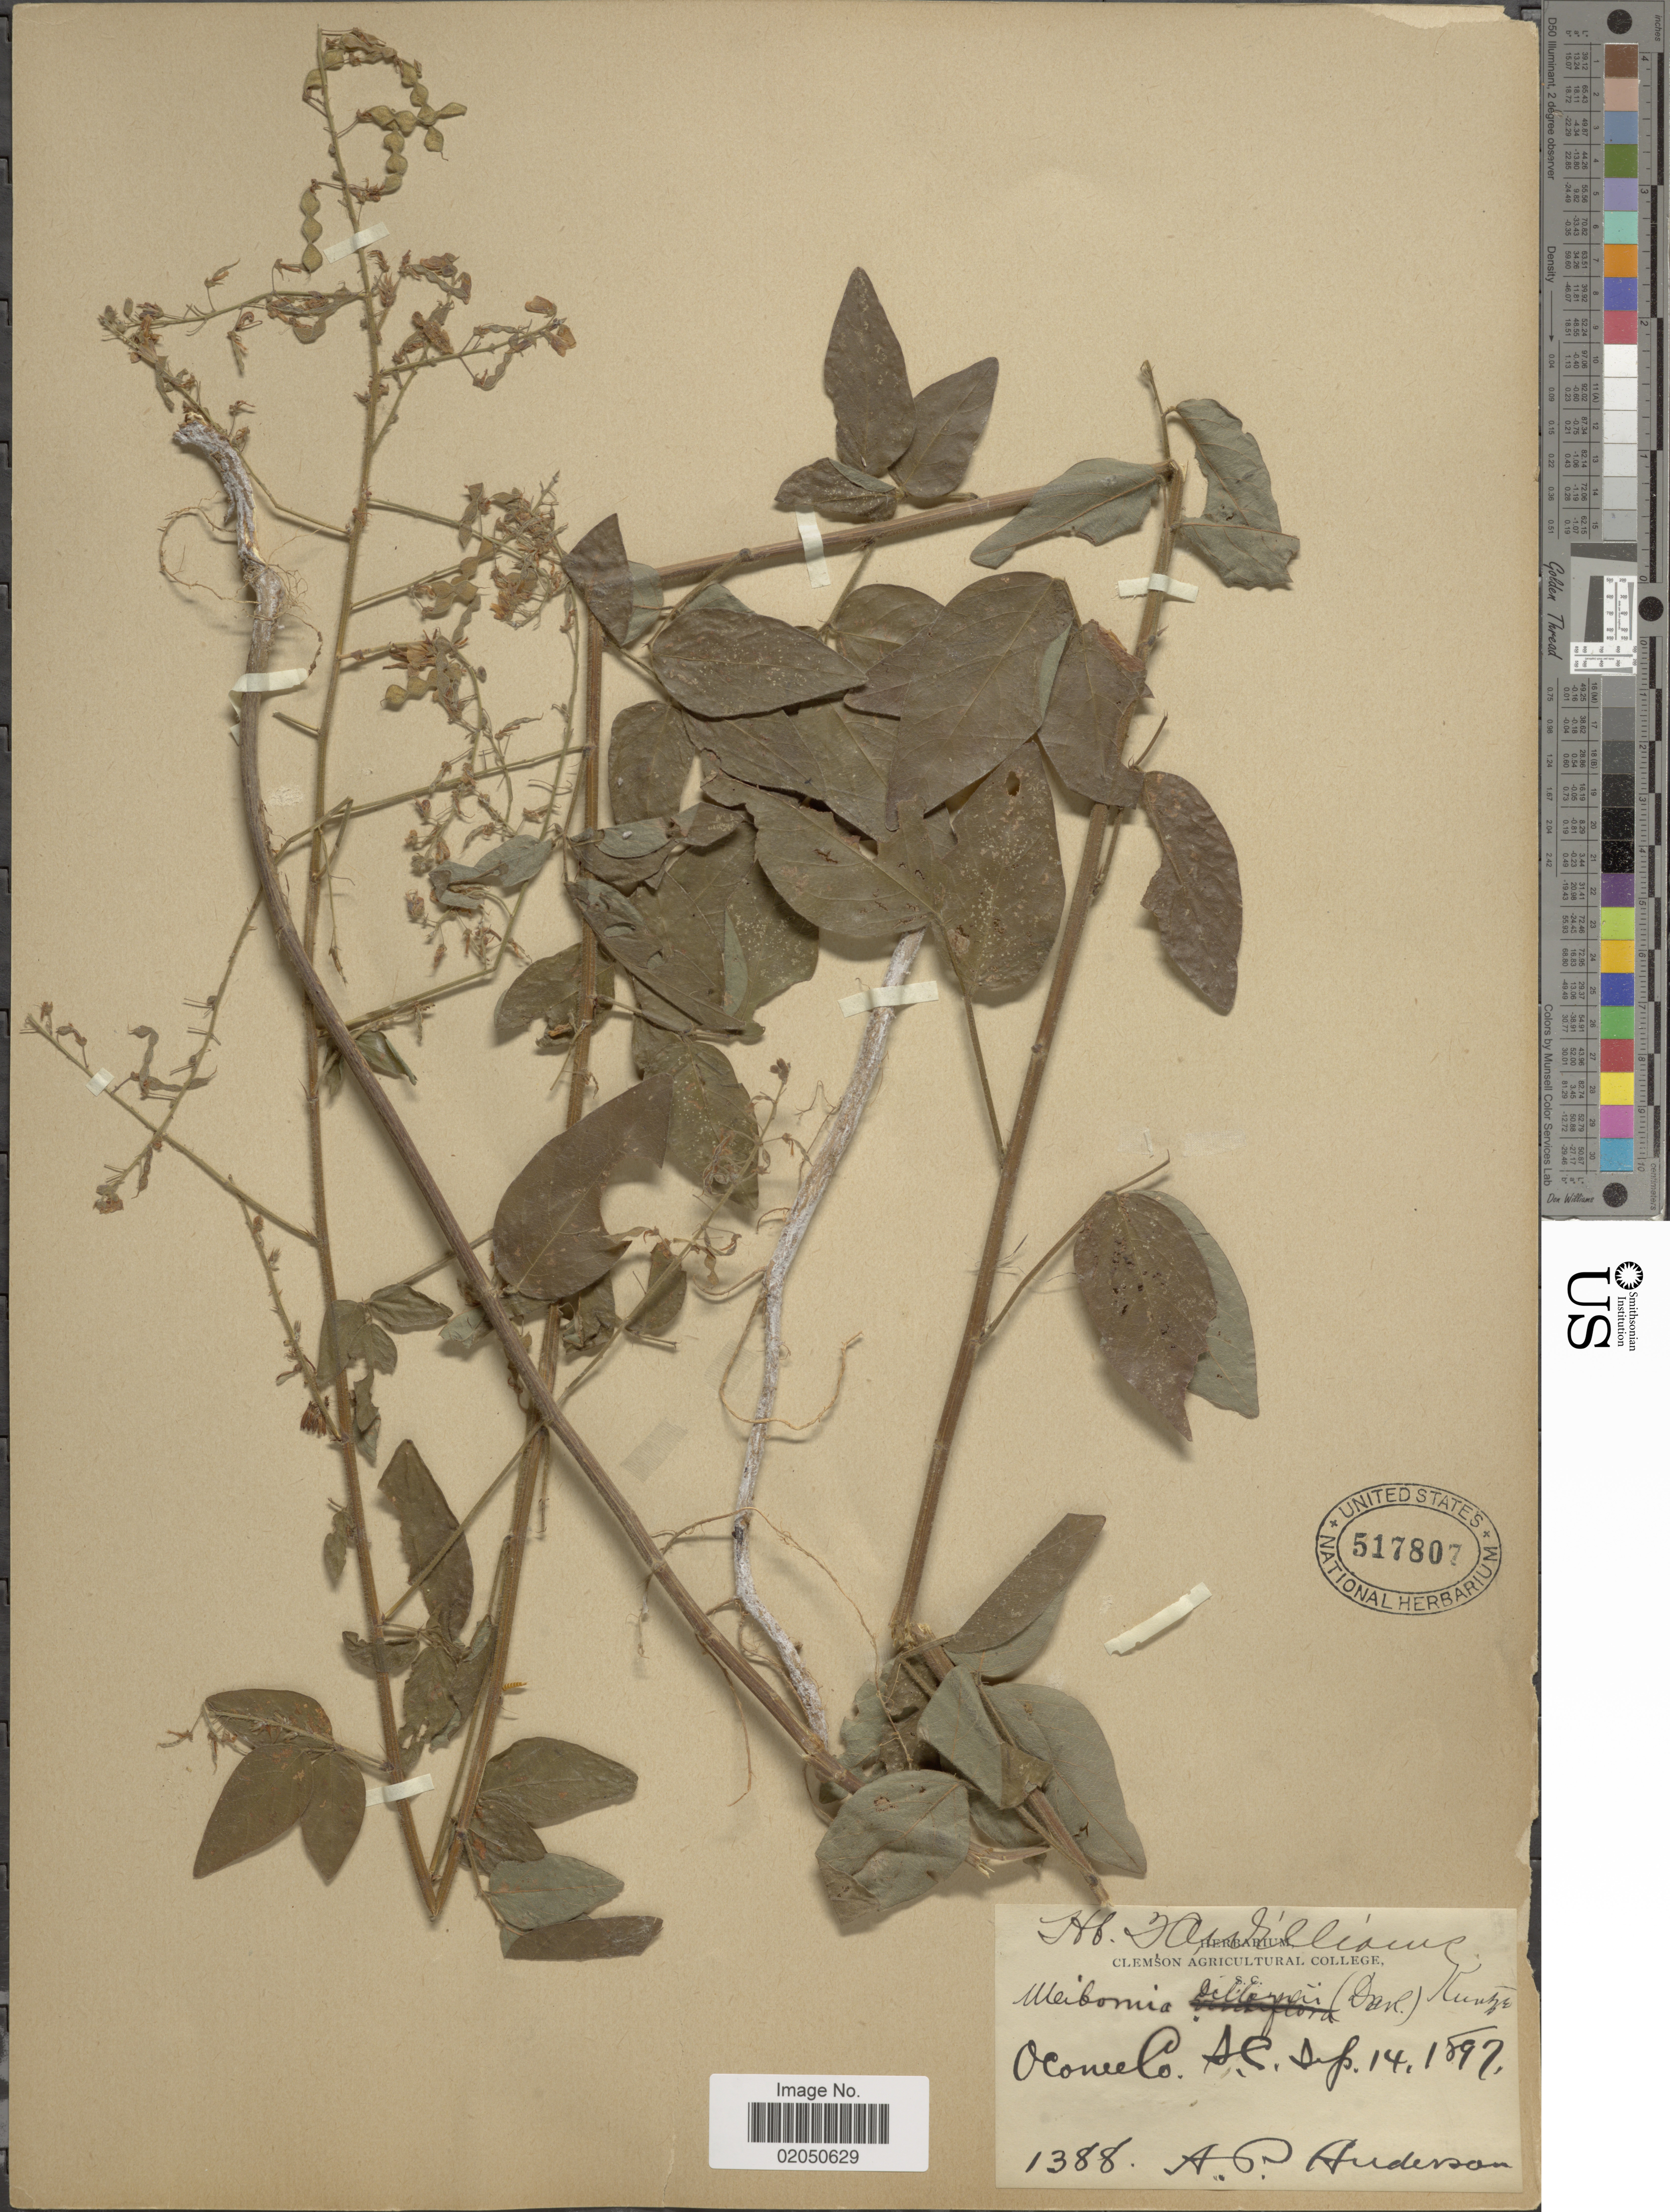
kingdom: Plantae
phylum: Tracheophyta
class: Magnoliopsida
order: Fabales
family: Fabaceae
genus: Desmodium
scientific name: Desmodium glabellum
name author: (Michx.) DC.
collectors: A. P. Anderson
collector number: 1388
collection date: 1897-09-14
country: United States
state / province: South Carolina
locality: Oconee Co.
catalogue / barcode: US 517807